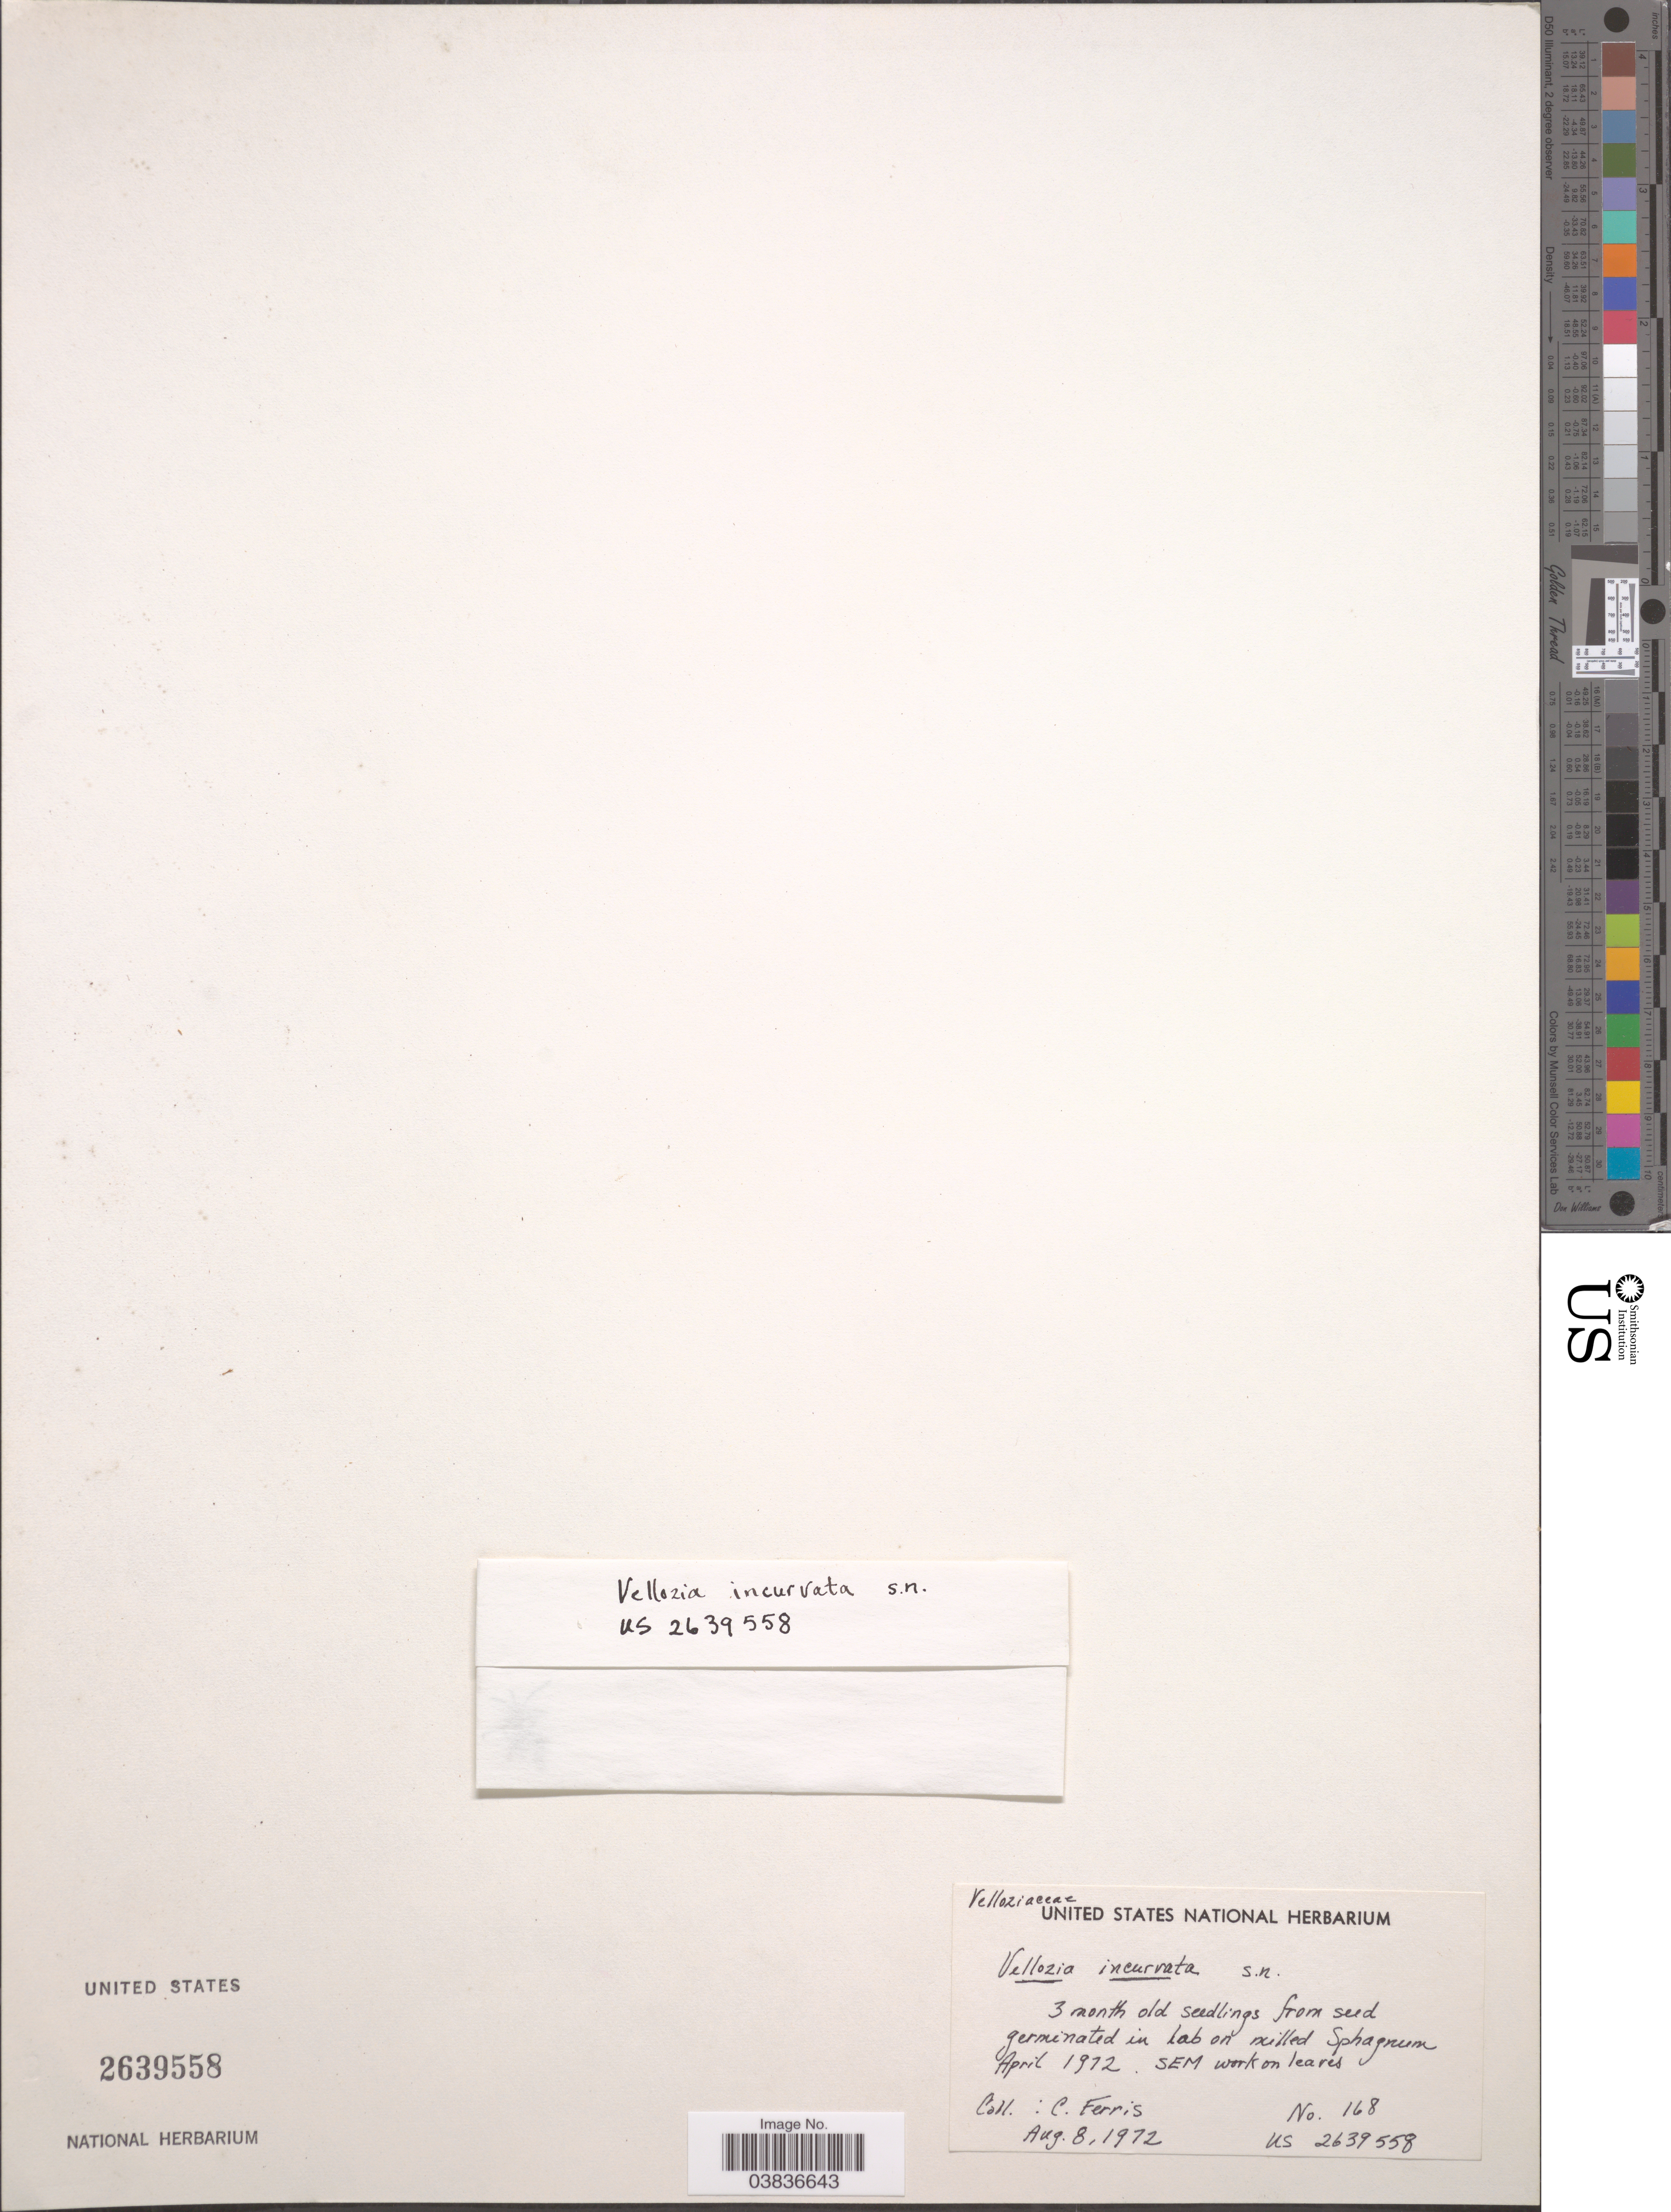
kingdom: Plantae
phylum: Tracheophyta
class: Liliopsida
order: Pandanales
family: Velloziaceae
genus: Vellozia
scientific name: Vellozia compacta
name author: Mart. ex Schult. f.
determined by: Lopes, J. C.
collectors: C. Ferris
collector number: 168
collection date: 1972-08-08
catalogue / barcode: US 2639558